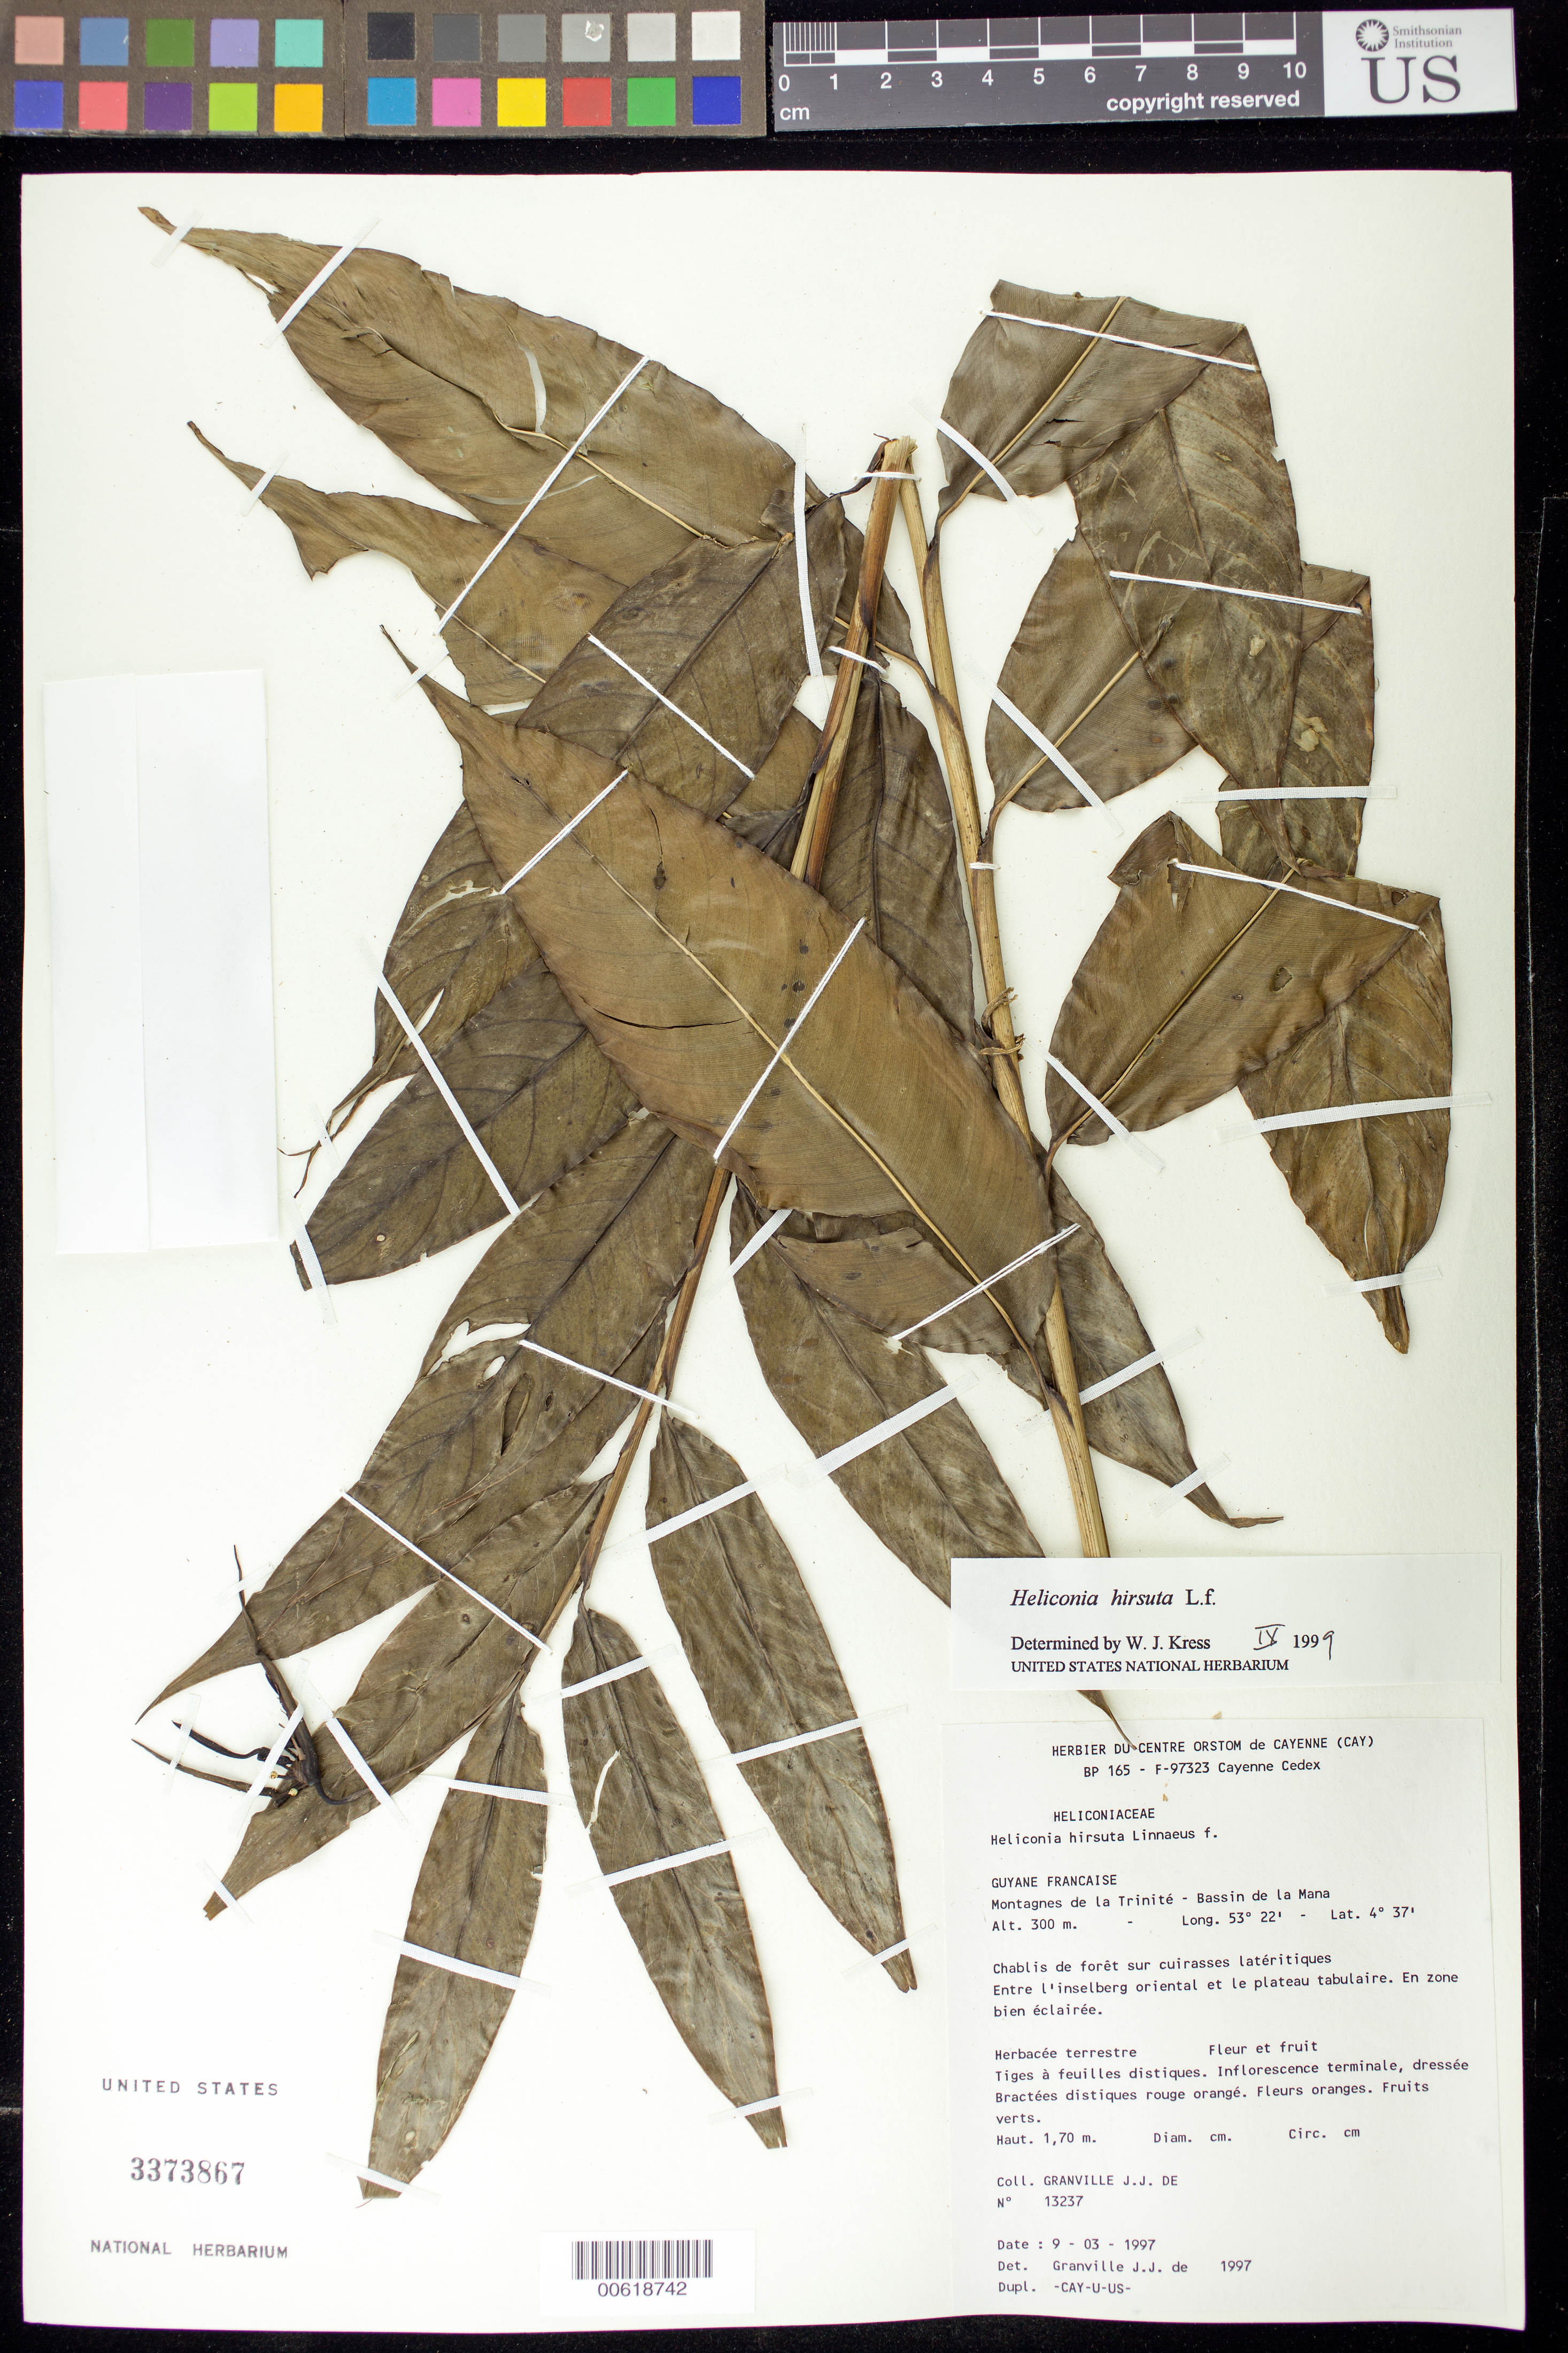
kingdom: Plantae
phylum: Tracheophyta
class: Liliopsida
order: Zingiberales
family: Heliconiaceae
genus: Heliconia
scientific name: Heliconia hirsuta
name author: L. f.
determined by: Kress, W. J., (US), Smithsonian Institution - National Museum of Natural History (UNITED STATES)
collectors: J.-J. de Granville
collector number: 13237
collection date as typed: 9-Mar-97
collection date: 1997-03-09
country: French Guiana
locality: Montagnes de la Trinité, Bassin de la Mana. Entre l'inselberg orientale et le plateau tabulaire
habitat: Chablis de foret sur cuirasses lateritiques. Entre l'inselberg oriental et le plateau tabulaire. En zone bien eclairee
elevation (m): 300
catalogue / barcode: US 3373867